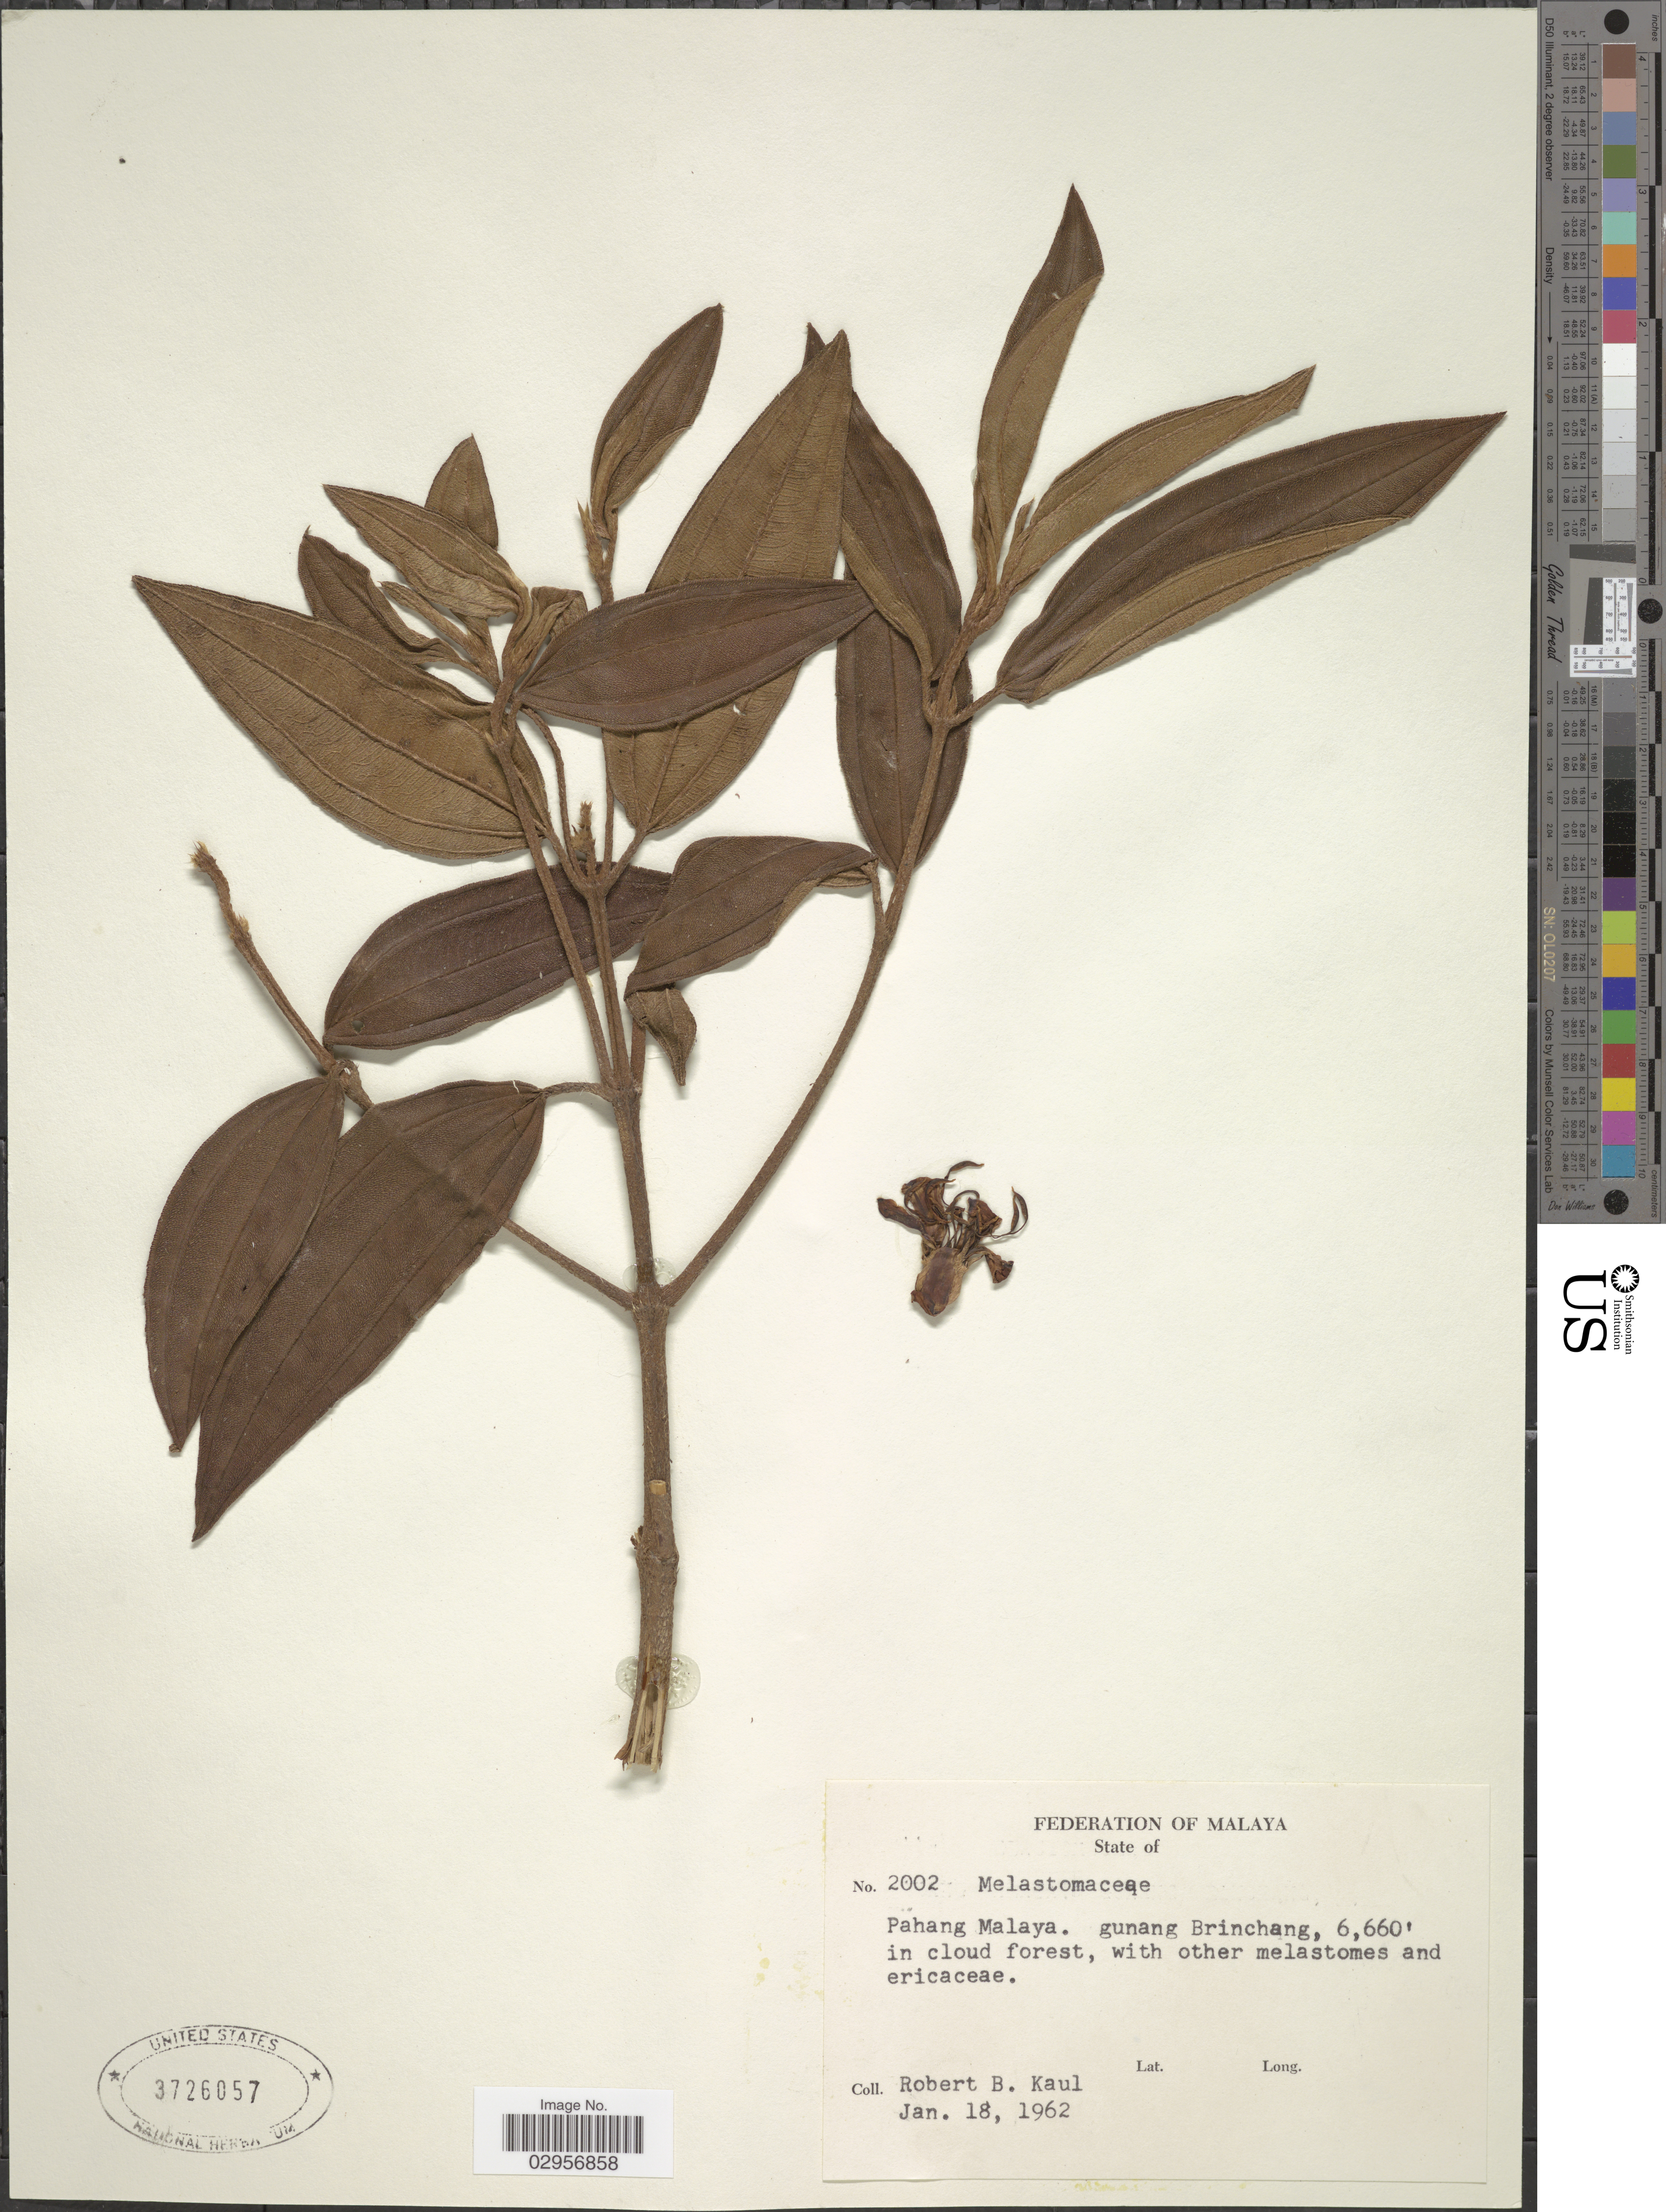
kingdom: Plantae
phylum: Tracheophyta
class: Magnoliopsida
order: Myrtales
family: Melastomataceae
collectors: R. Kaul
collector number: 2002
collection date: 1962-01-18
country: Malaysia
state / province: Pahang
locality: Pahong Malaya. gunang Brinchang. Malaya.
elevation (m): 2030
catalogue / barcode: US 3726057